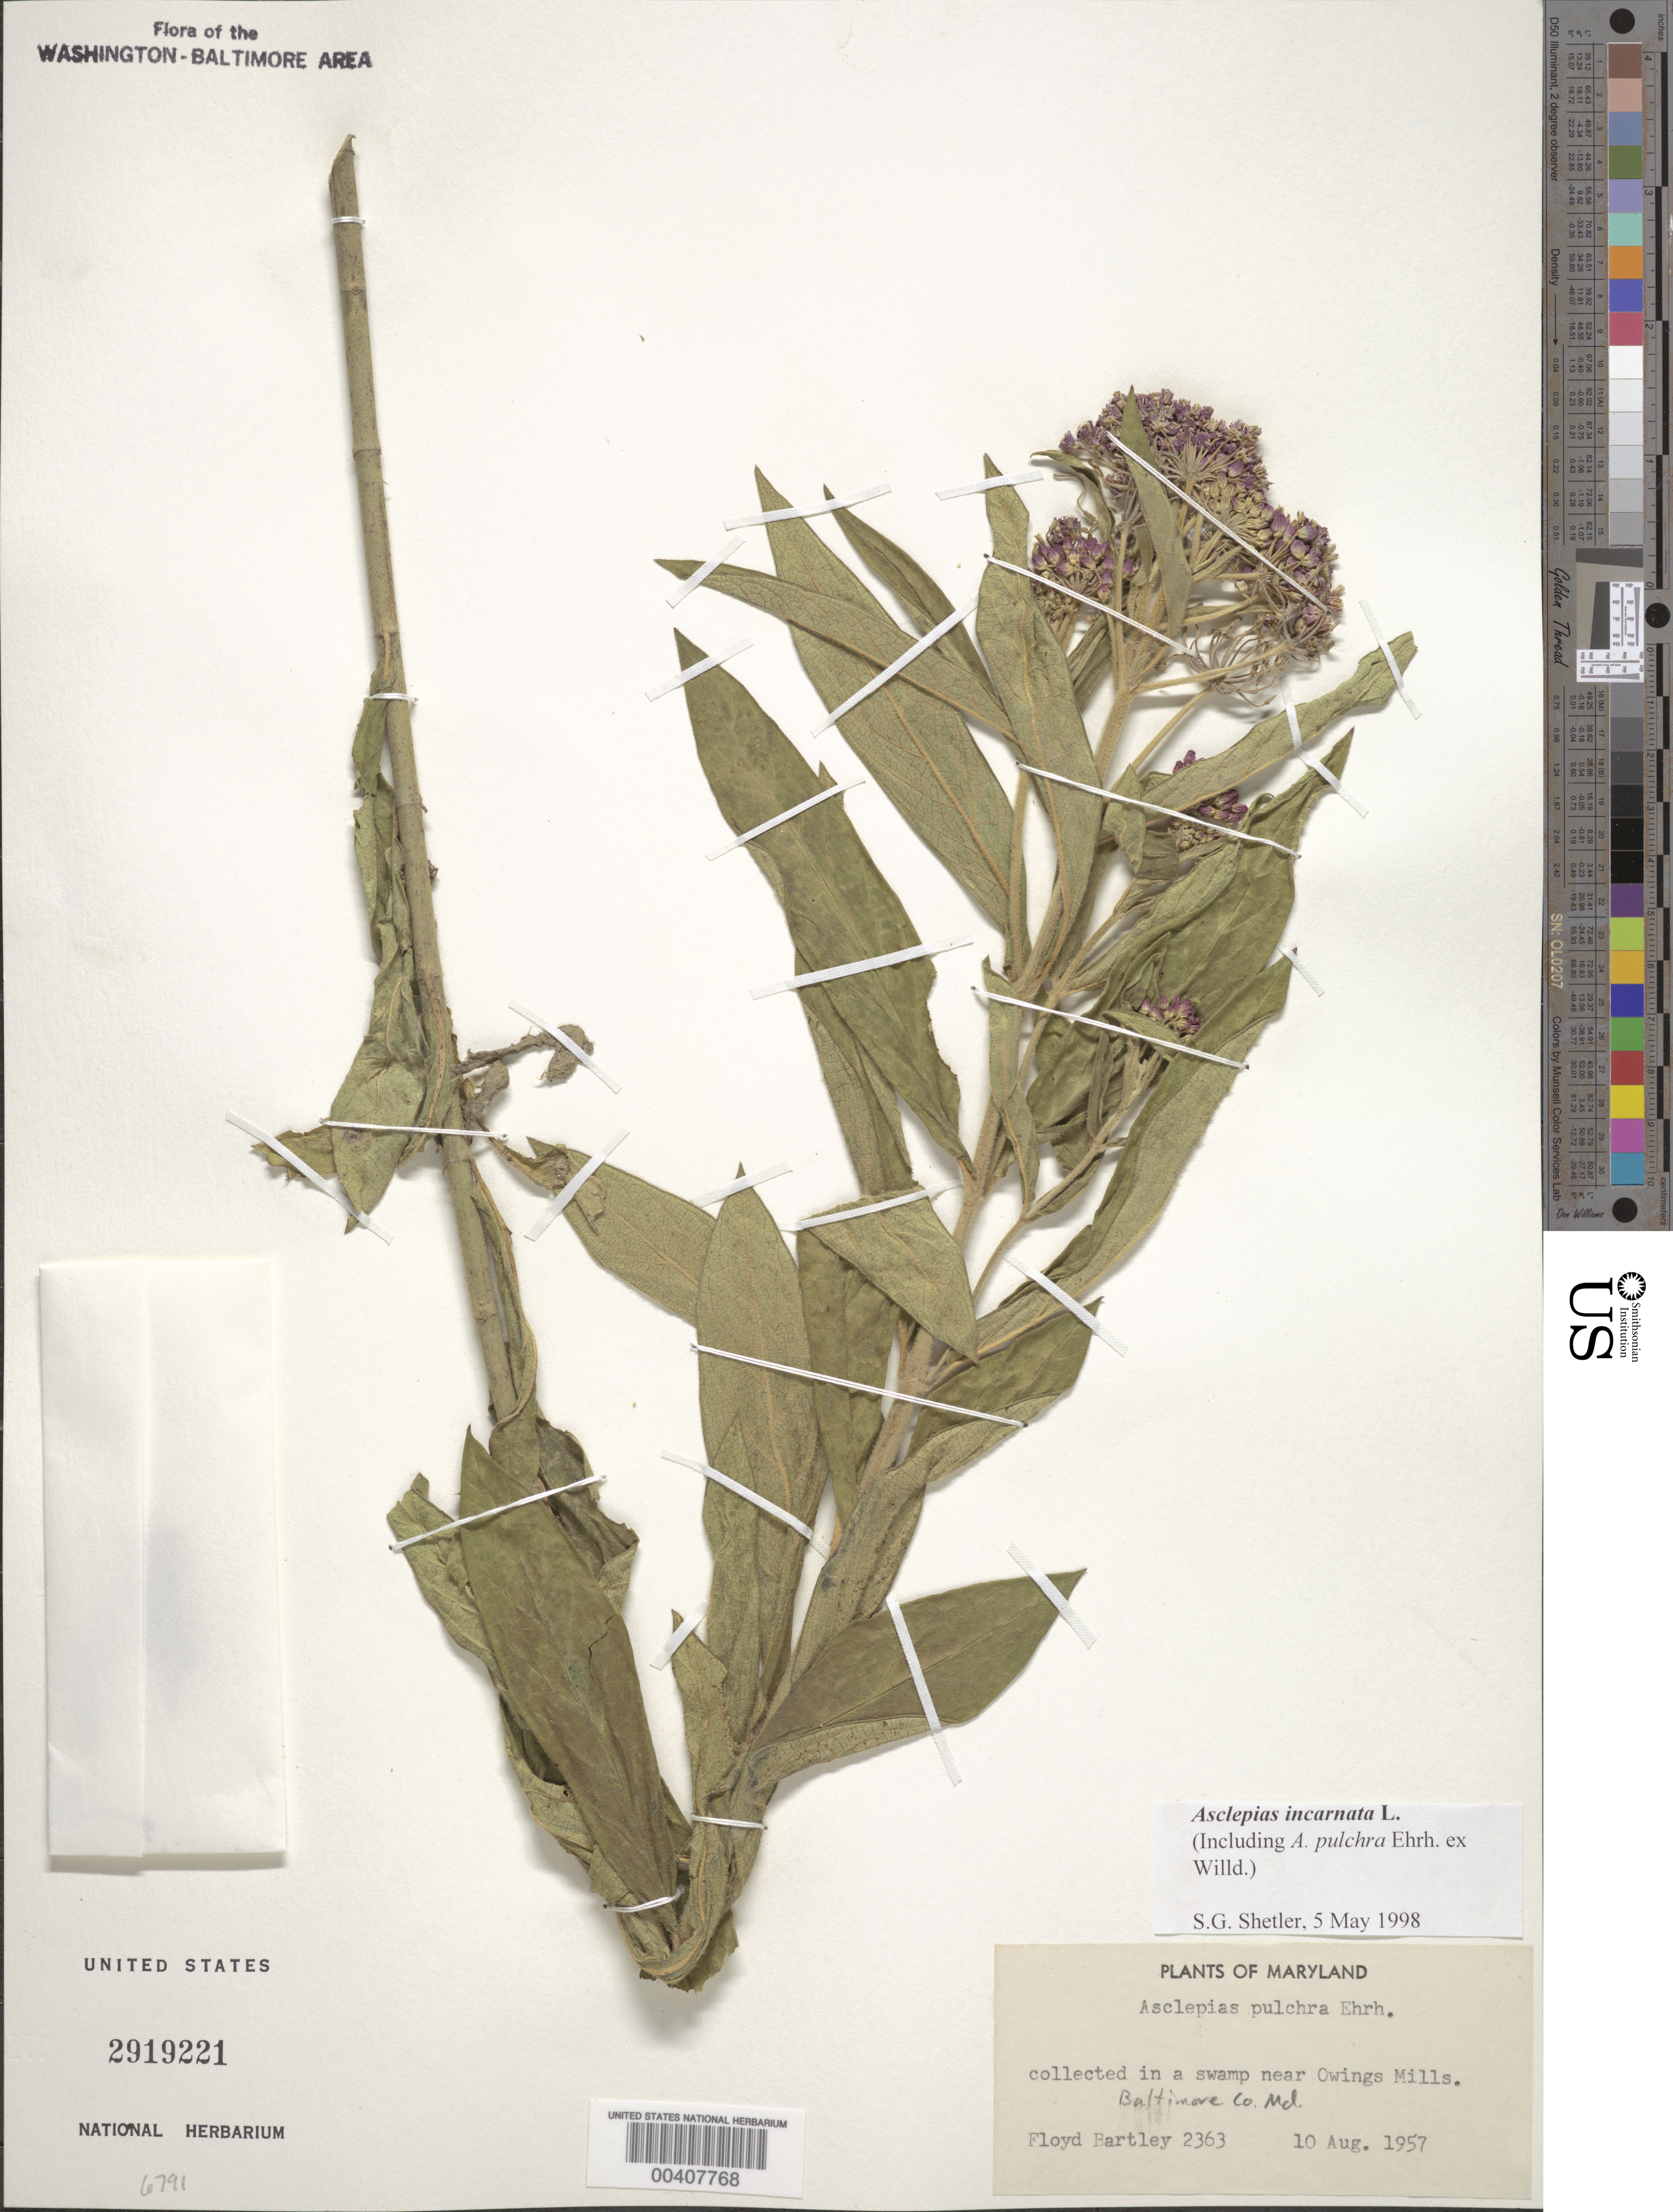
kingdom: Plantae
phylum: Tracheophyta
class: Magnoliopsida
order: Gentianales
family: Apocynaceae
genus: Asclepias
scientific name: Asclepias incarnata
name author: L.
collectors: F. Bartley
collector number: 2363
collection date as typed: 10 Aug 1957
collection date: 1957-08-10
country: United States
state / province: Maryland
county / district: Baltimore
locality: Owings Mills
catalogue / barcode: US 2919221